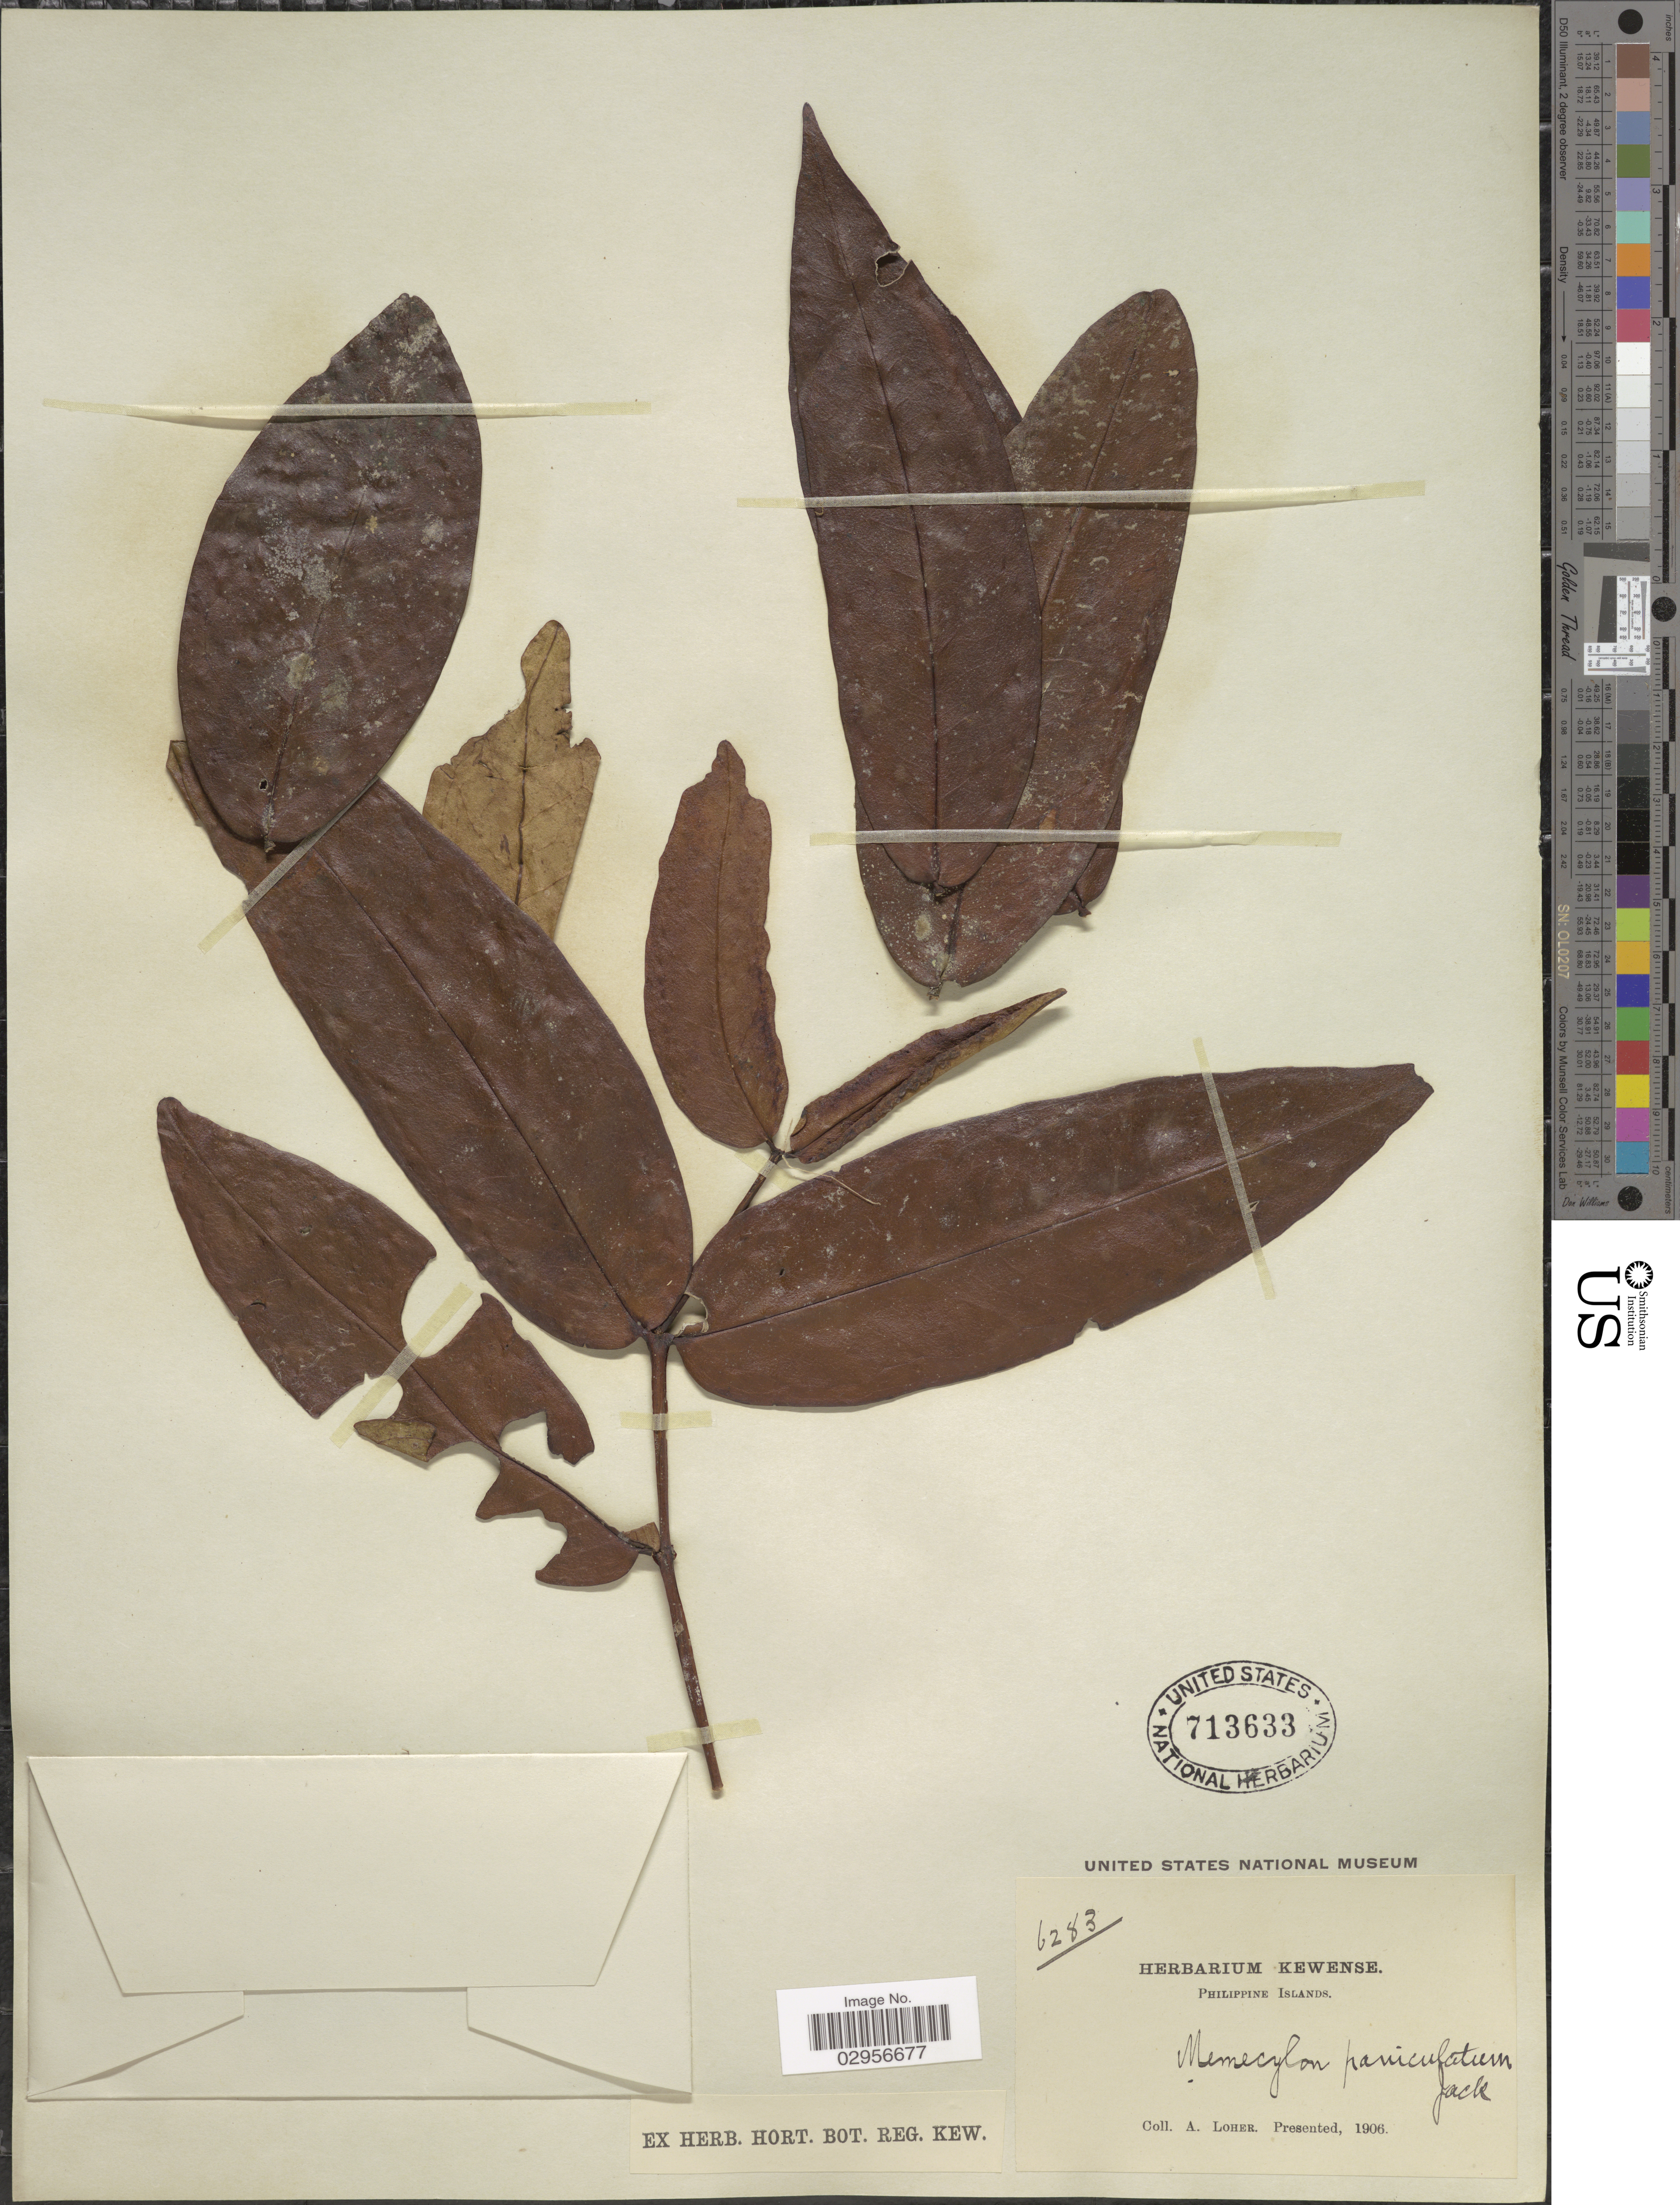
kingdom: Plantae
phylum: Tracheophyta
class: Magnoliopsida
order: Myrtales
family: Melastomataceae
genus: Memecylon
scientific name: Memecylon paniculatum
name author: Jack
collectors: A. Loher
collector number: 6283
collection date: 1906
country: Philippines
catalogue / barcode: US 713633